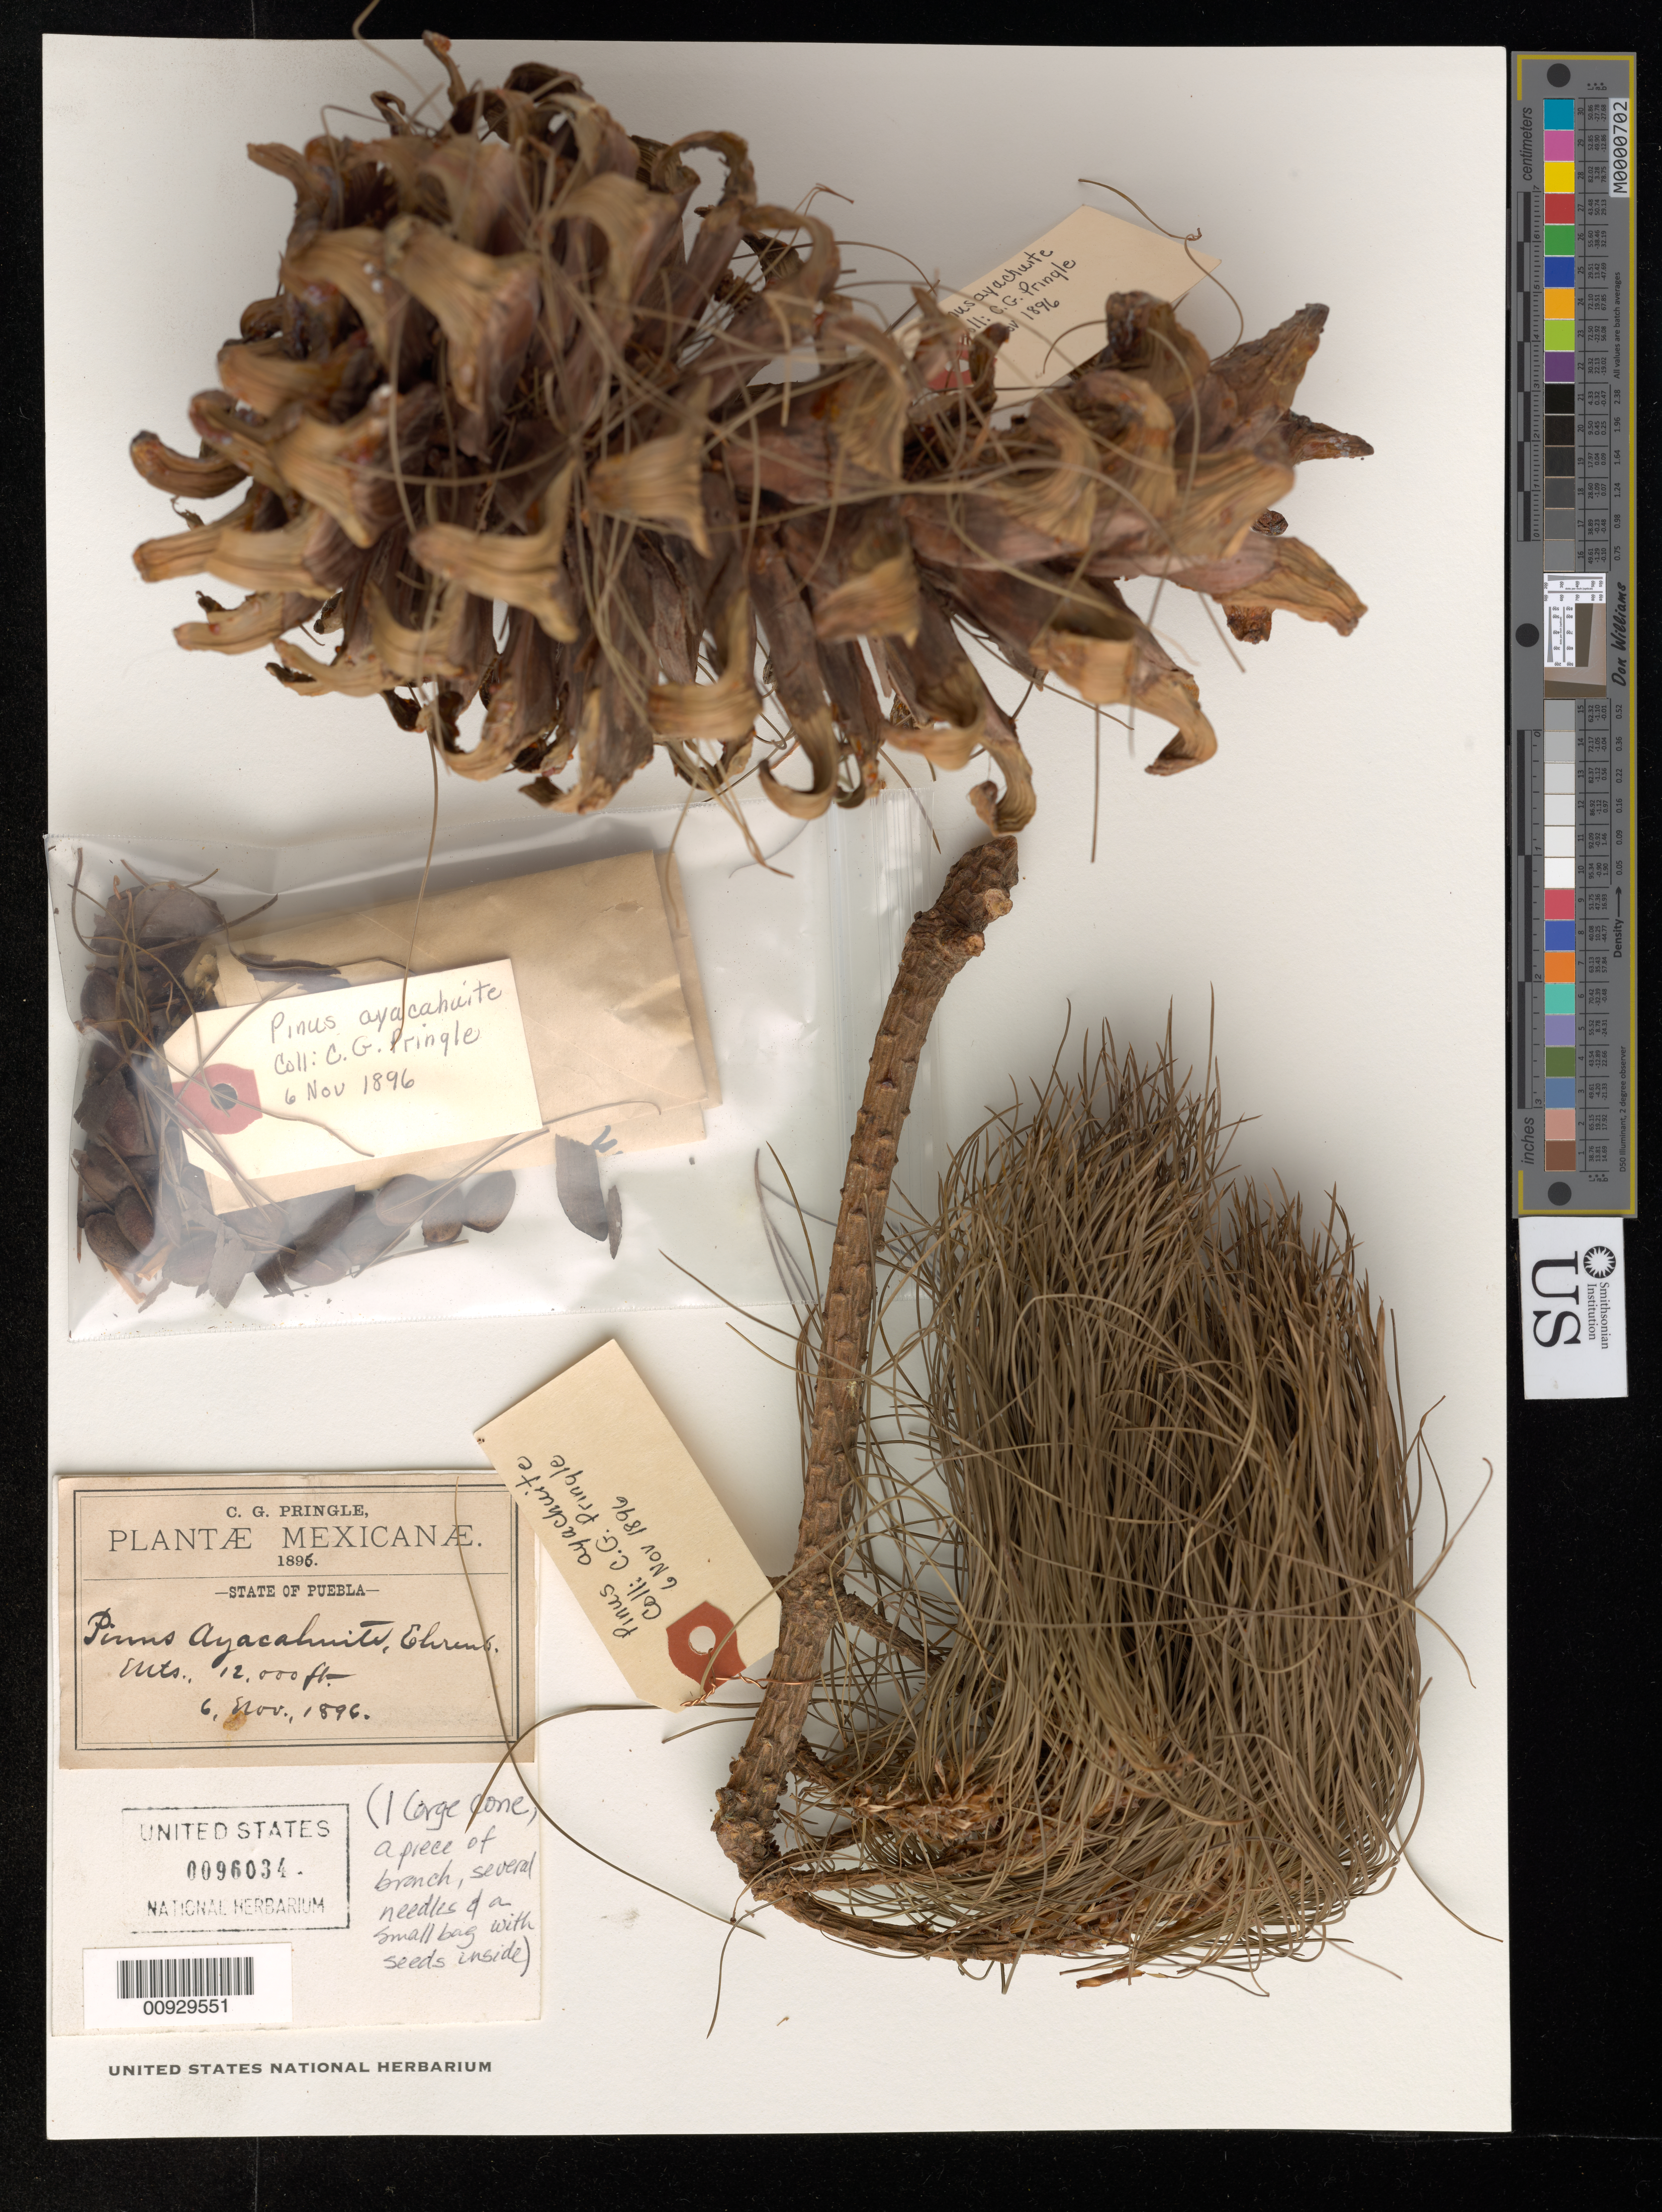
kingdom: Plantae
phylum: Tracheophyta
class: Pinopsida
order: Pinales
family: Pinaceae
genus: Pinus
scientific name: Pinus ayacahuite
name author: Ehrenb. ex Schltdl.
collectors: C. G. Pringle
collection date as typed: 06 Nov 1896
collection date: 1896-11-06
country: Mexico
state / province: Puebla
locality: State of Puebla.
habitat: Mountains.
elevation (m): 3658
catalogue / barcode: US 96034